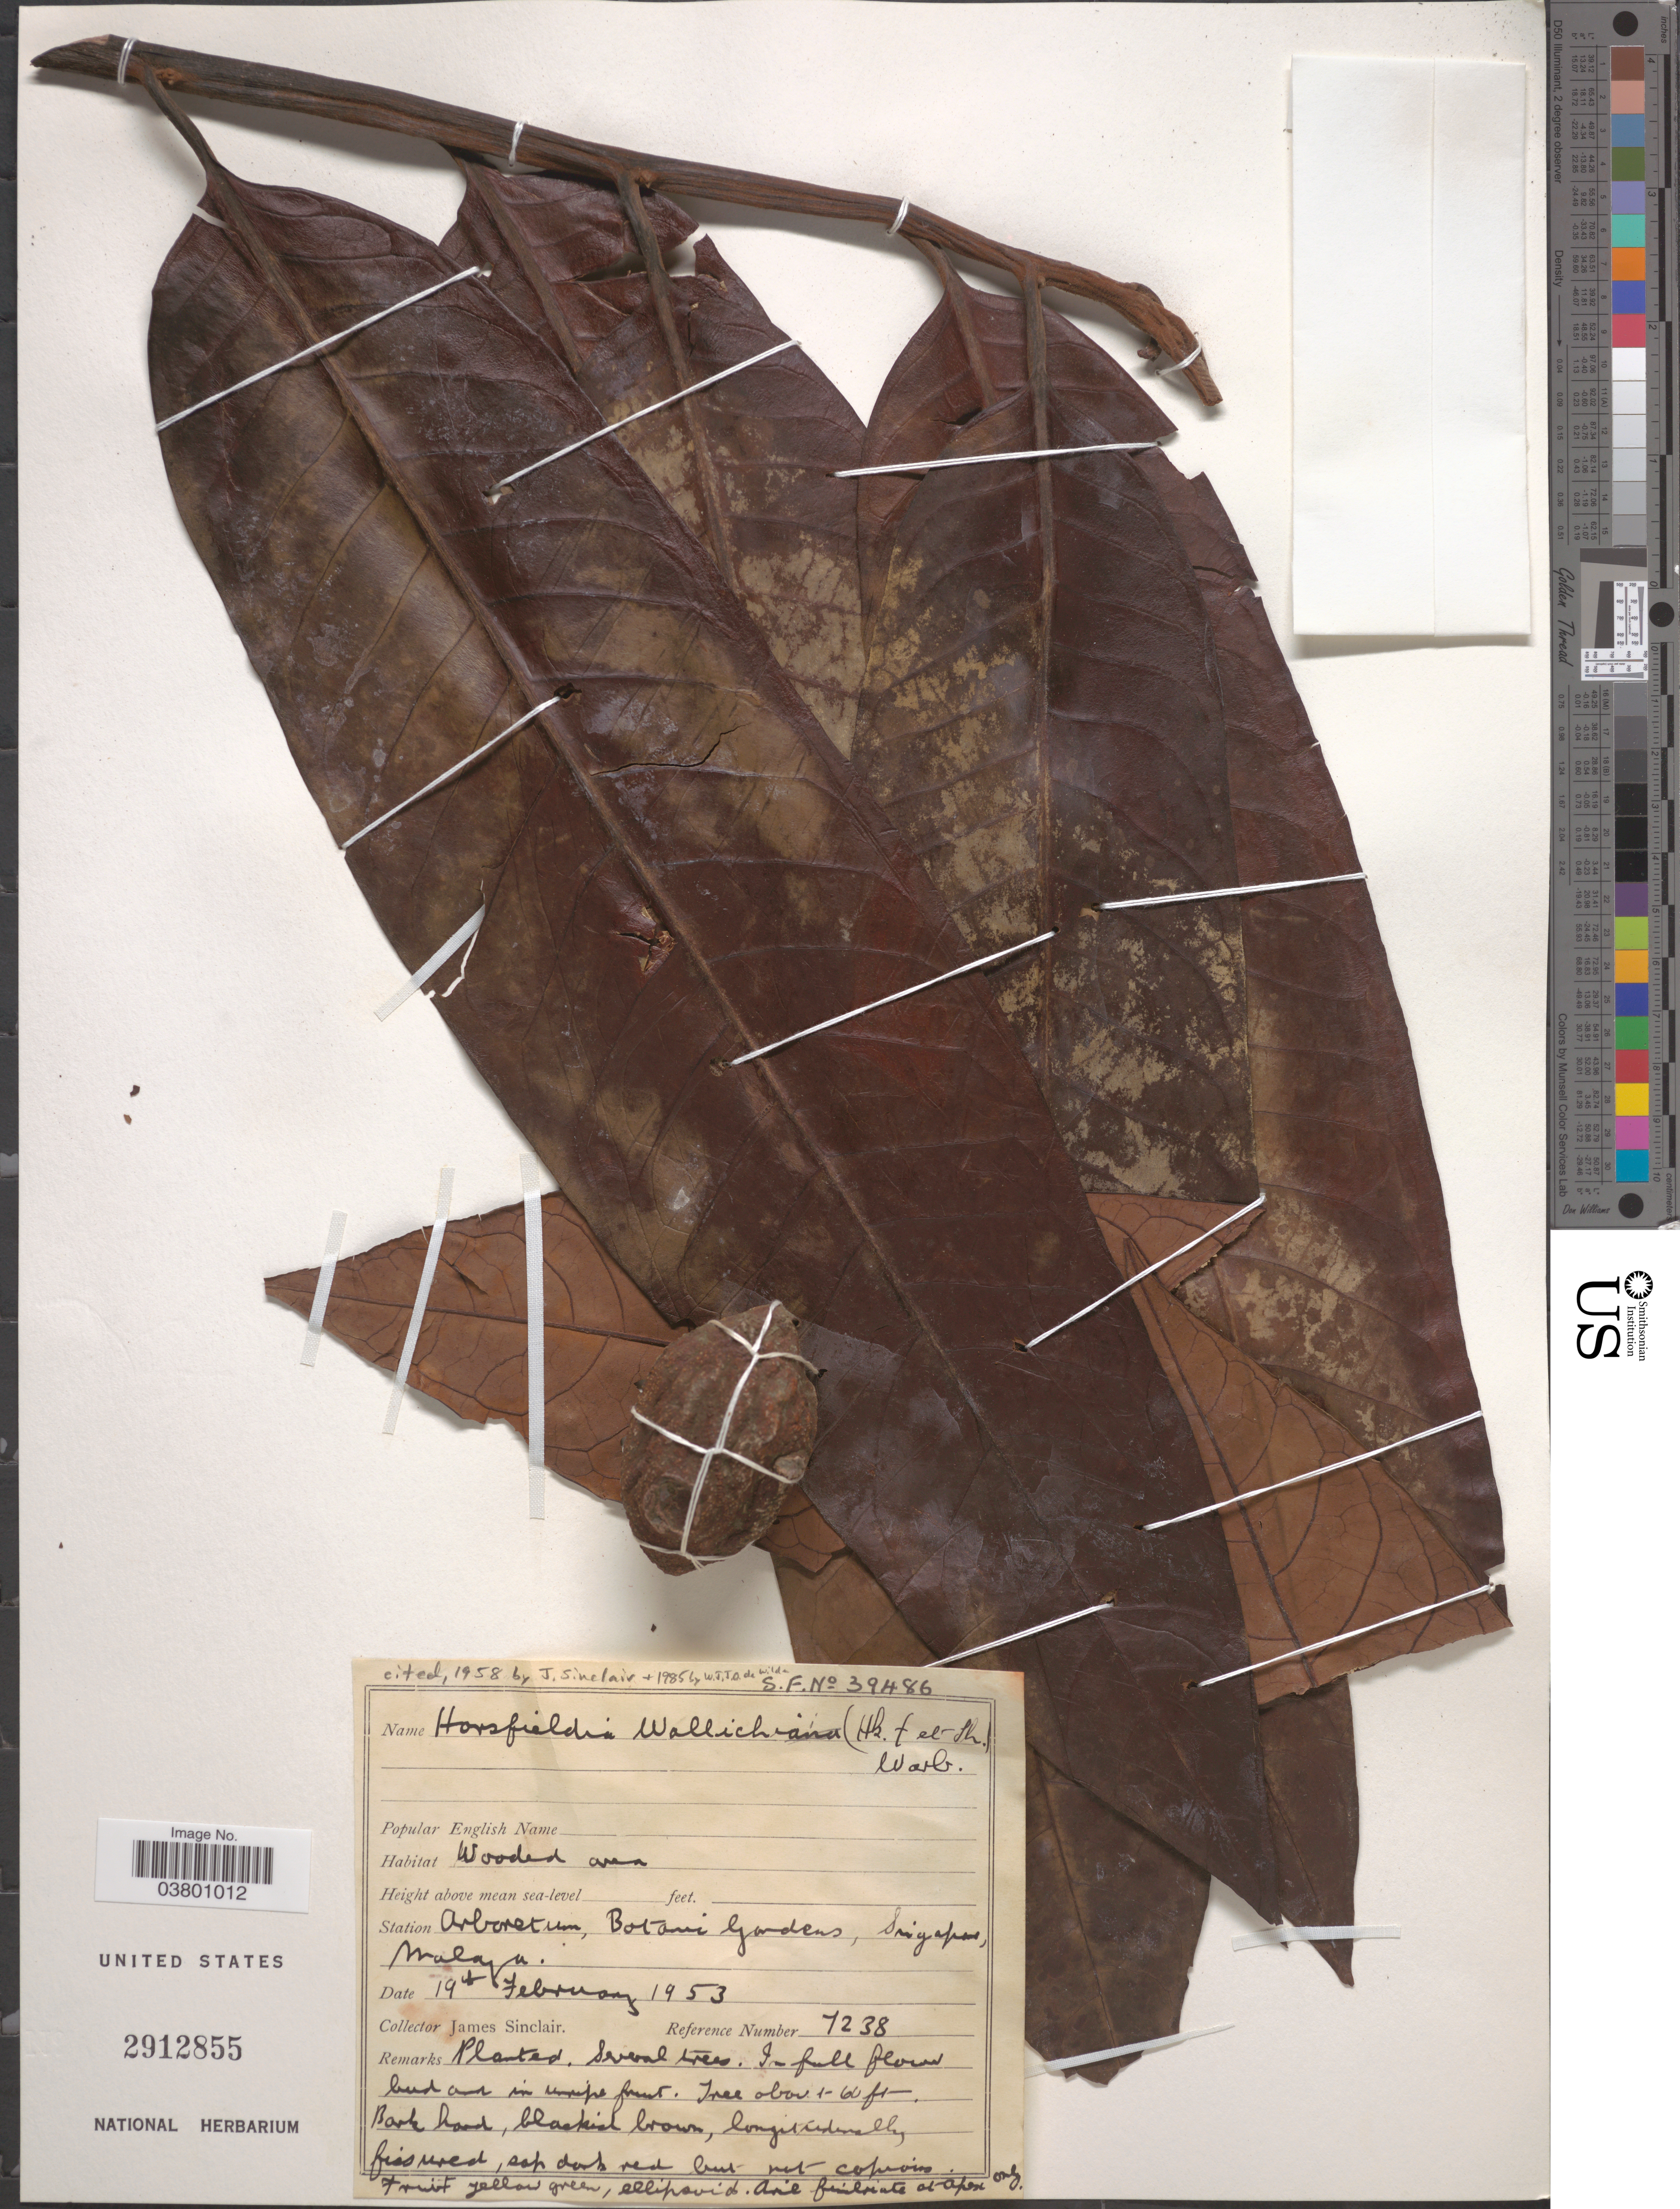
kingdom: Plantae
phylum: Tracheophyta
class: Magnoliopsida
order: Magnoliales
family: Myristicaceae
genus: Horsfieldia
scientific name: Horsfieldia wallichii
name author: Warb.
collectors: J. Sinclair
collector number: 7238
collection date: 1953-02-19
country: Singapore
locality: Station Arboretum, Botanic Gardens, Singapore, Malaya.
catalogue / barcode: US 2912855